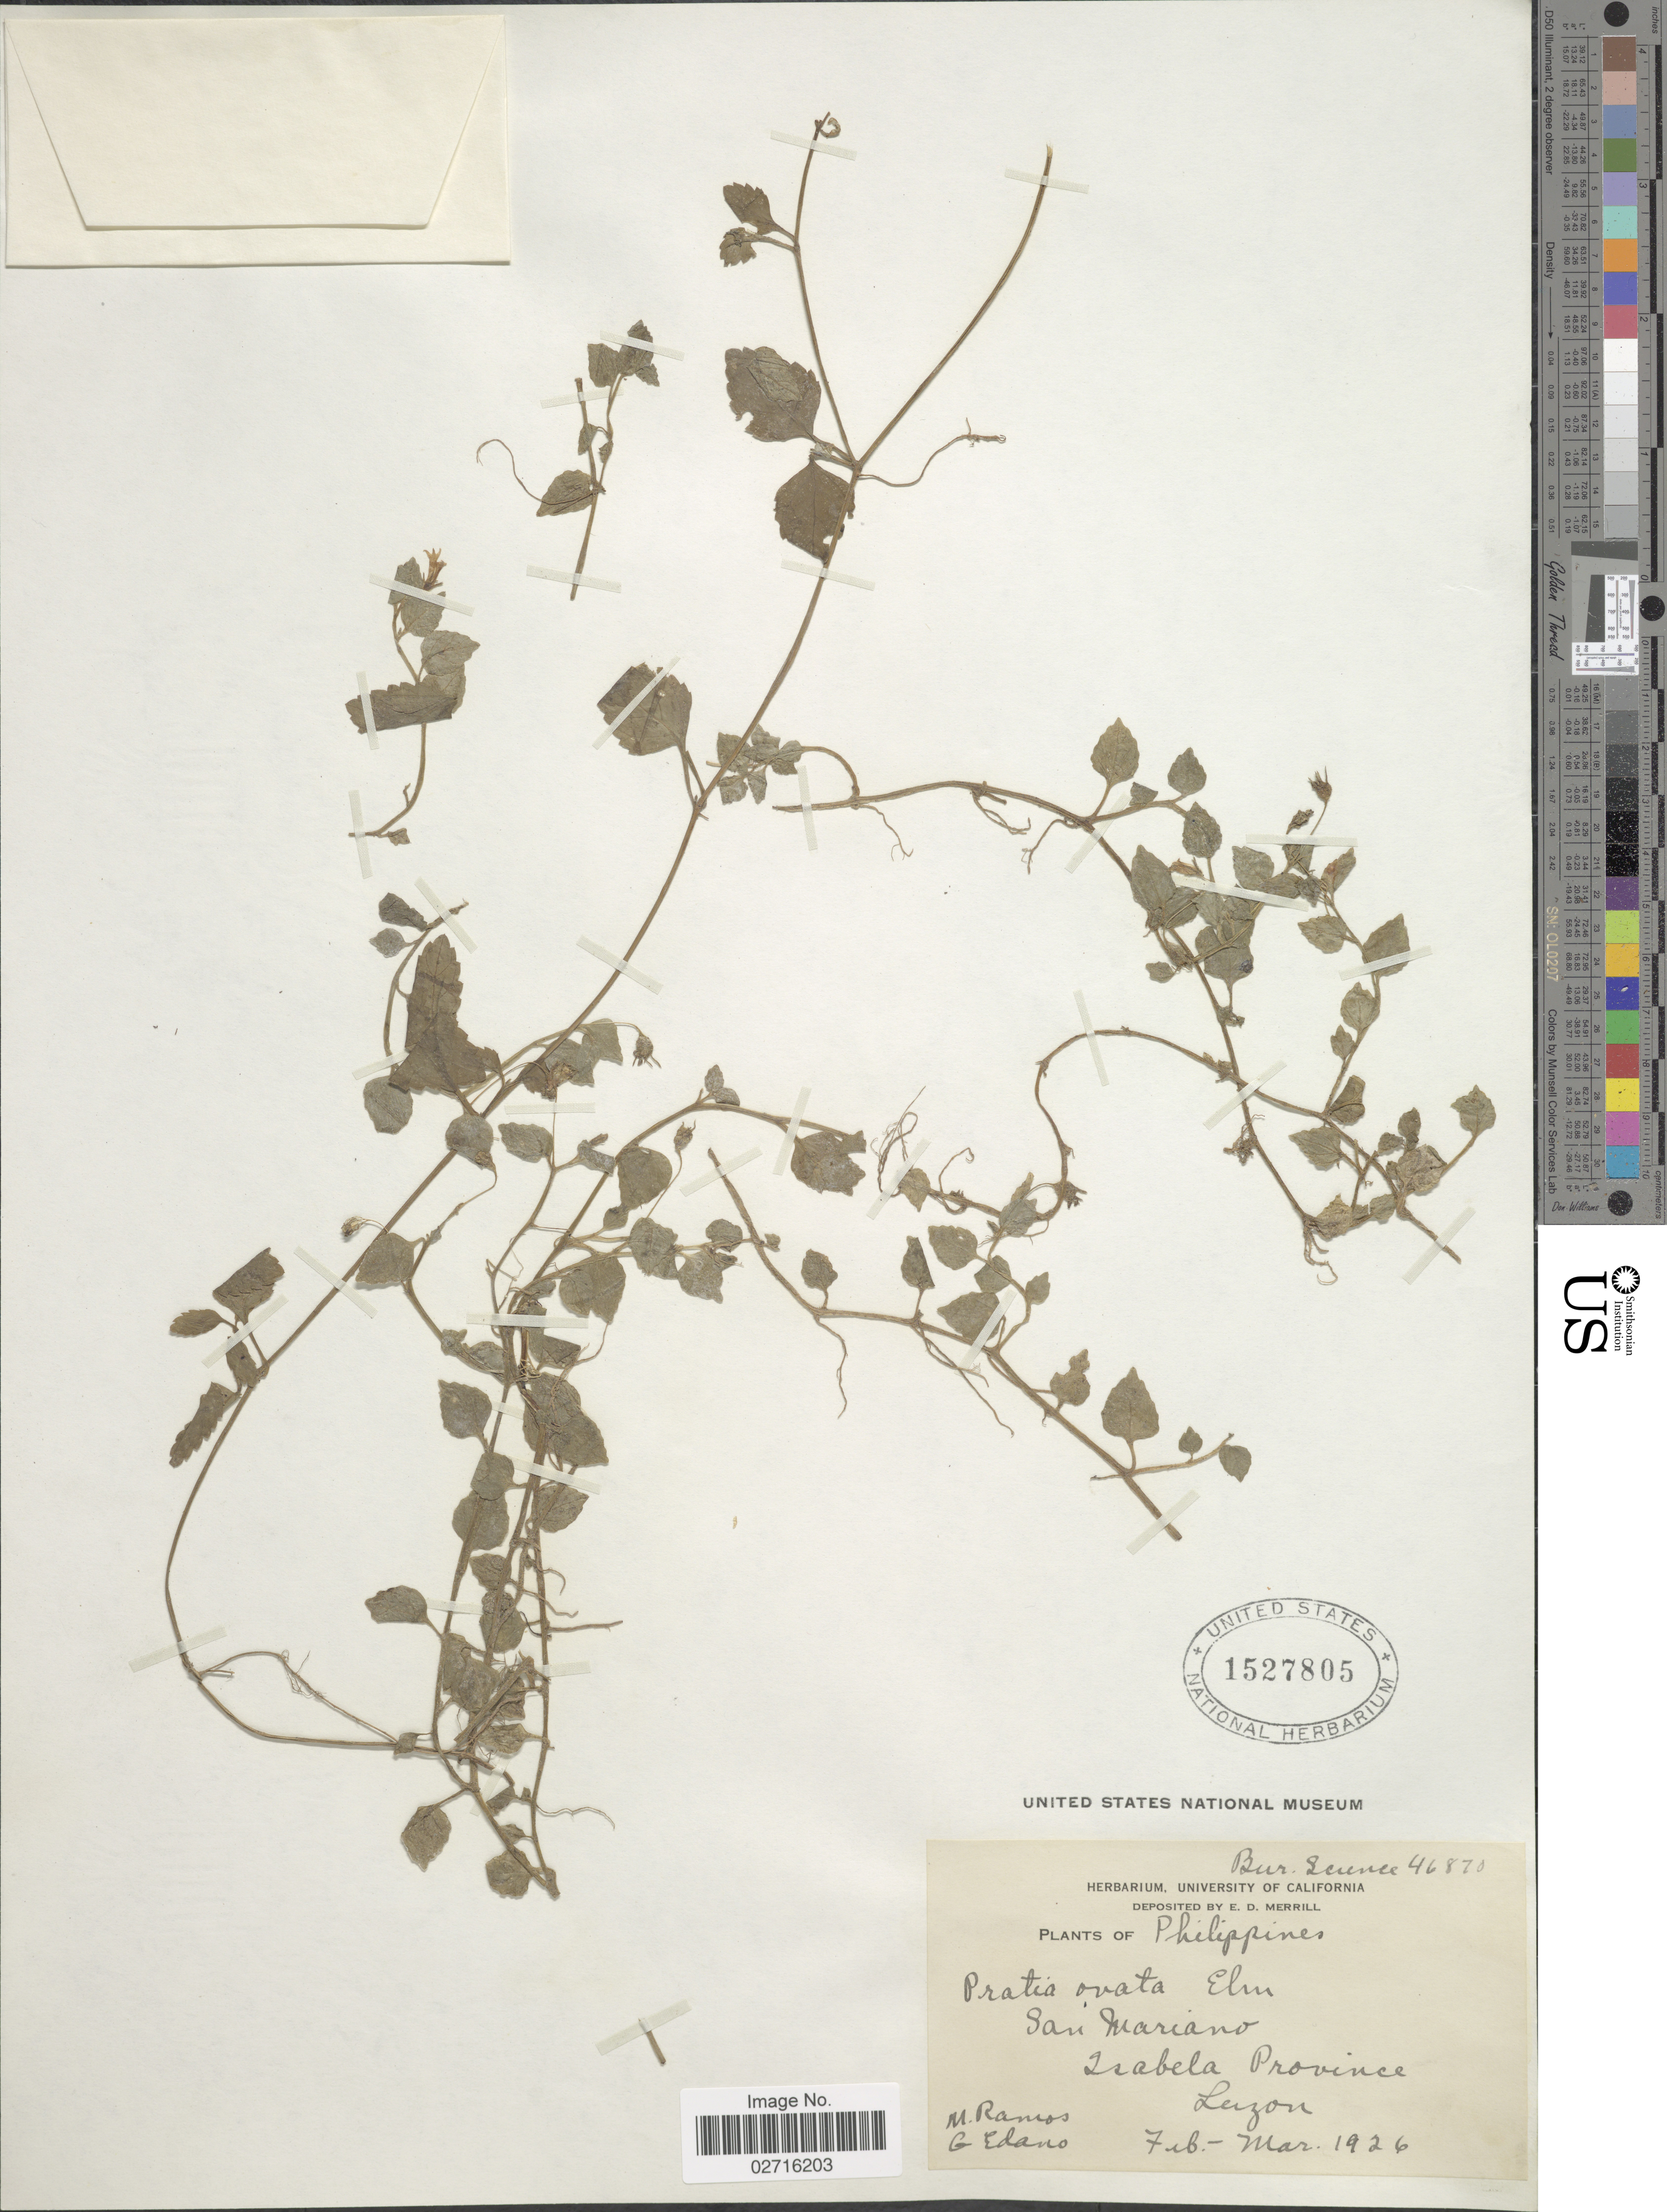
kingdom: Plantae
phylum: Tracheophyta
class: Magnoliopsida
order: Asterales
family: Campanulaceae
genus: Lobelia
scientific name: Lobelia succulenta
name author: Blume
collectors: M. Ramos & G. Edaño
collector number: Bur. Science 46870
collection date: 1926-02/1926-03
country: Philippines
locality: San Mariano, Isabela Province, Luzon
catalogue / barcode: US 1527805